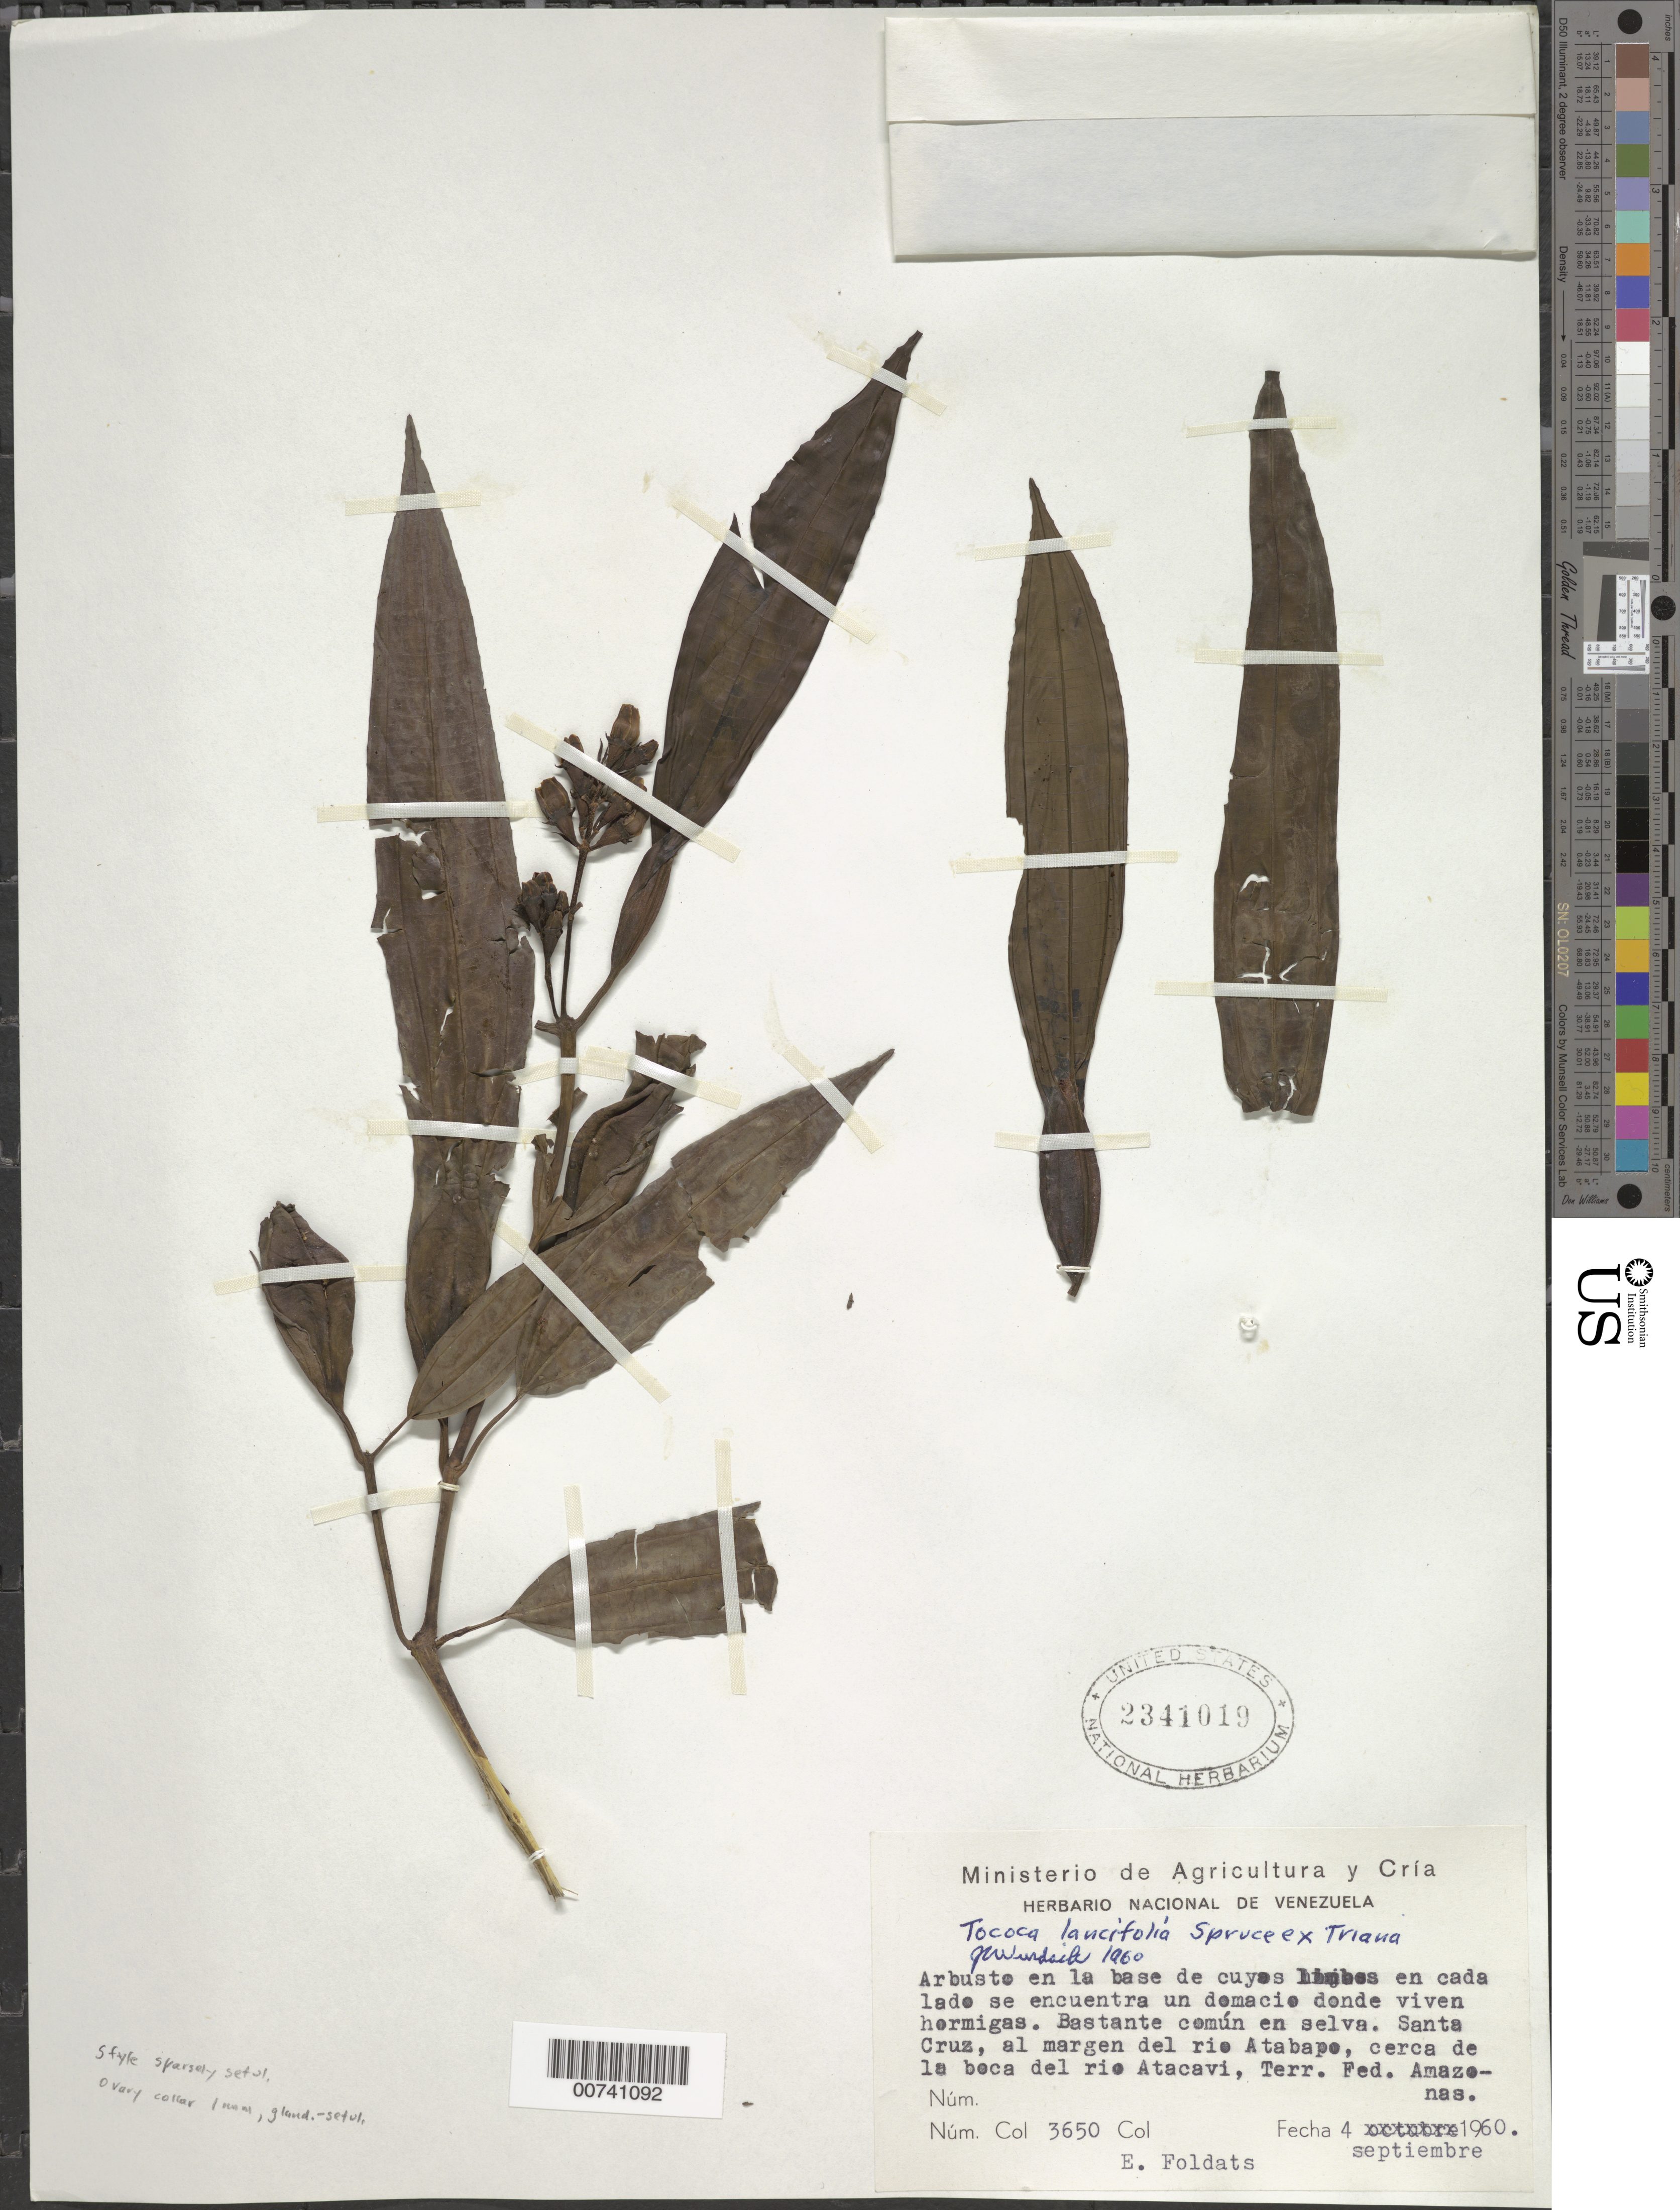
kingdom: Plantae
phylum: Tracheophyta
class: Magnoliopsida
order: Myrtales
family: Melastomataceae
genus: Tococa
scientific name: Tococa lancifolia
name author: Spruce ex Triana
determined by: Wurdack, John J., (US), US (UNITED STATES)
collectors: E. Foldats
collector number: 3650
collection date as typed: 4-Sep-60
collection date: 1960-09-04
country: Venezuela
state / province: Amazonas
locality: Santa Cruz, Río Atabapo, near Río Atacavi; margen del rio Atabapo, cerca de la boca del rio Atacavi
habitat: Selva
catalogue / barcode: US 2341019